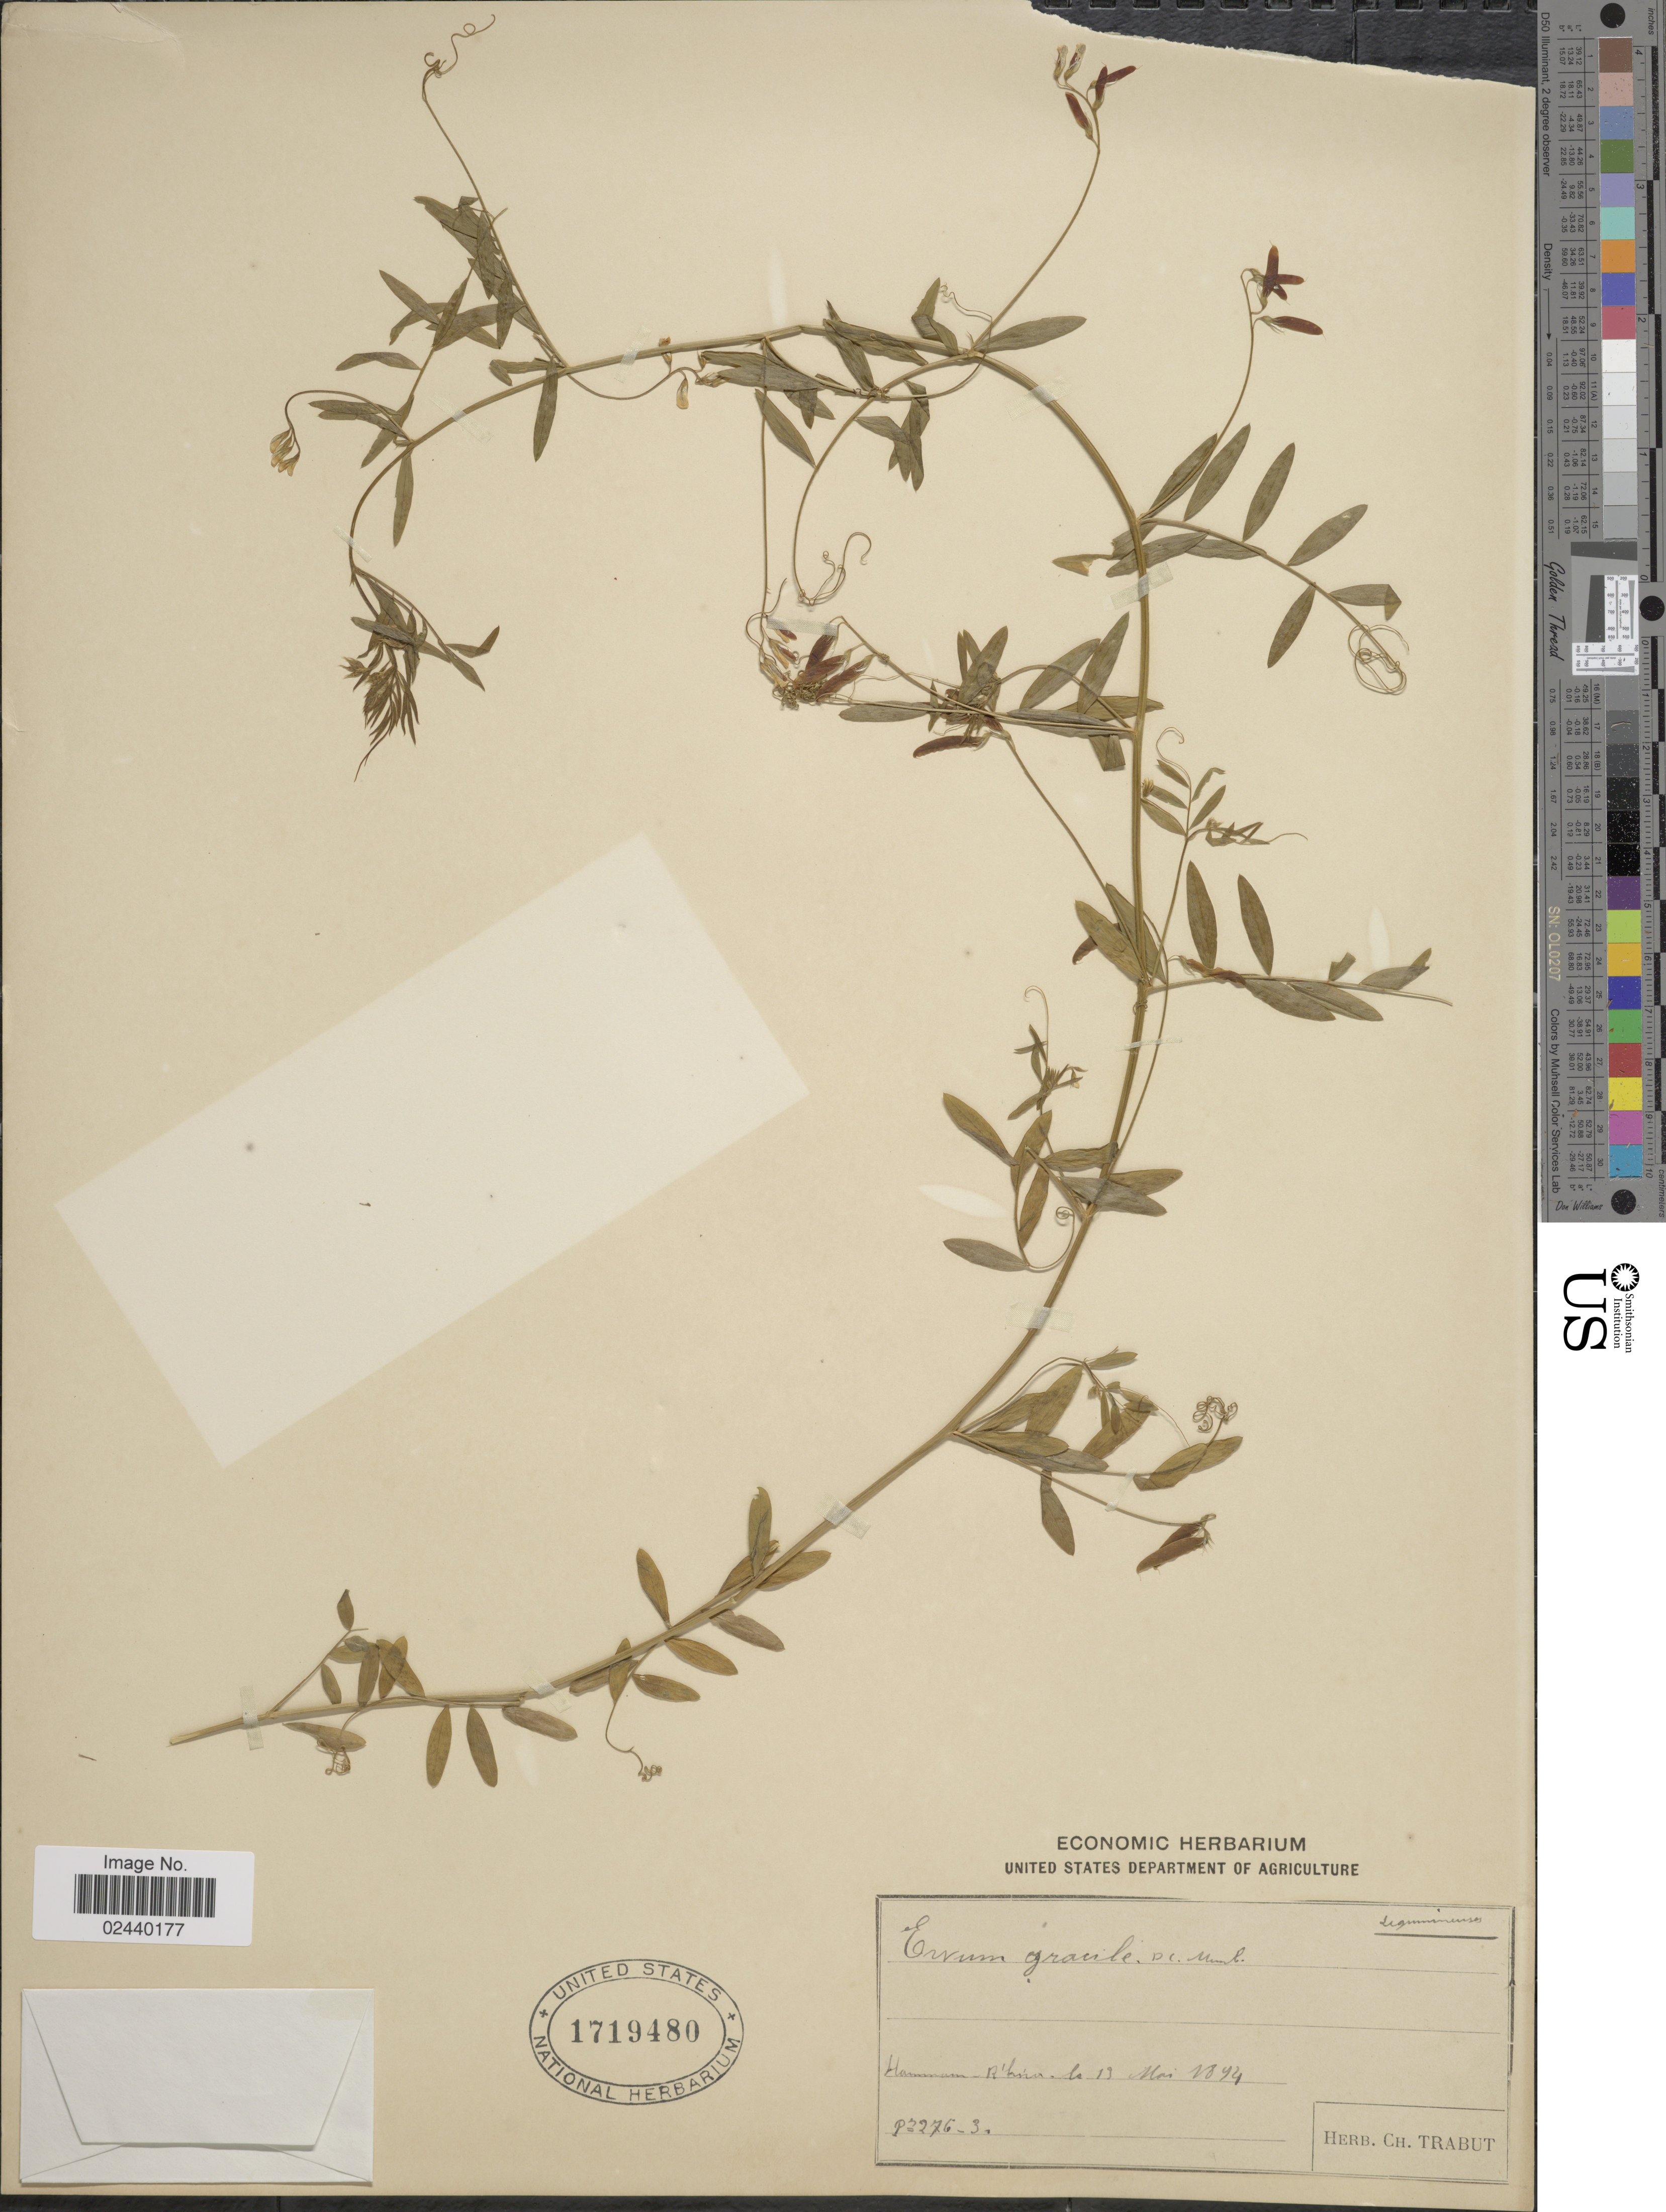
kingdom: Plantae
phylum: Tracheophyta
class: Magnoliopsida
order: Fabales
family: Fabaceae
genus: Vicia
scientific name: Vicia gracile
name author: L.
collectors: Ex herb. Ch. Trabut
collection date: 1894-05-13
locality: Hammon R'hin [interpreted]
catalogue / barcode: US 1719480